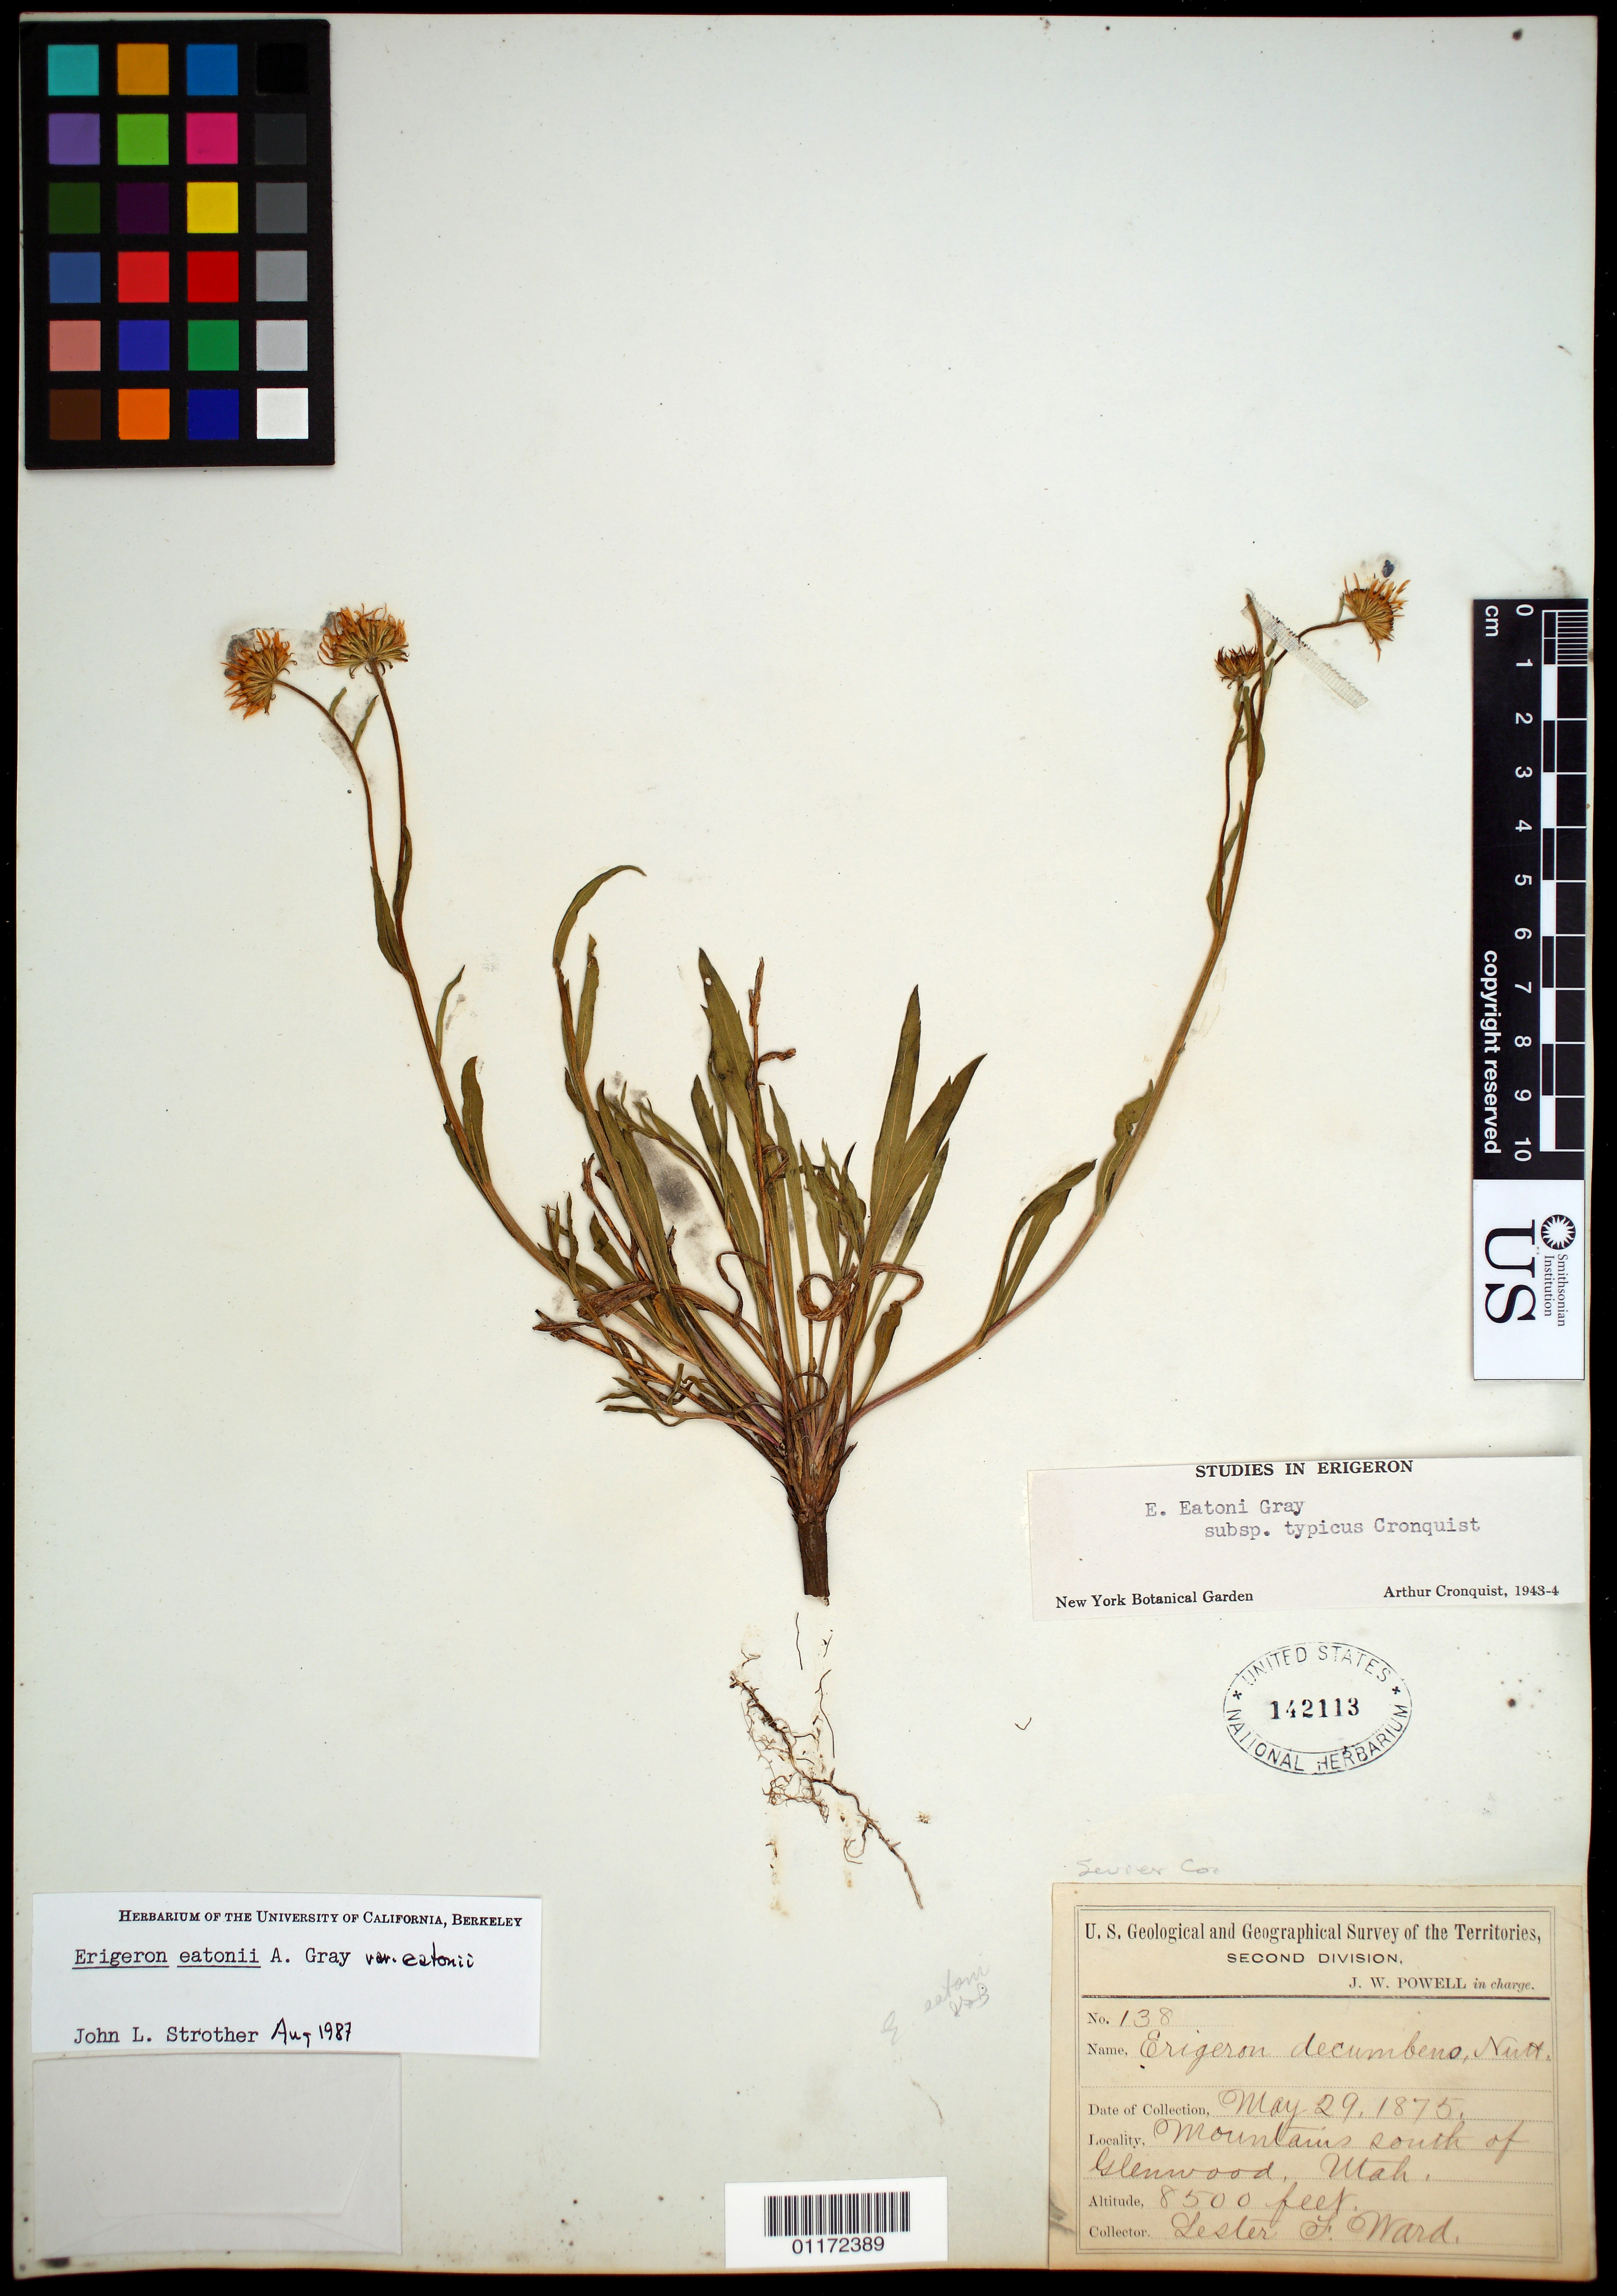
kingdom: Plantae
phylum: Tracheophyta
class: Magnoliopsida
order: Asterales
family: Asteraceae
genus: Erigeron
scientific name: Erigeron eatonii var. eatonii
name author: A. Gray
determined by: Strother, J. L.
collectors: L. F. Ward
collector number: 138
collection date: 1875-05-29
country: United States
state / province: Utah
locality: Mountains south of Greenwood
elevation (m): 2591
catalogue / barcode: US 142113